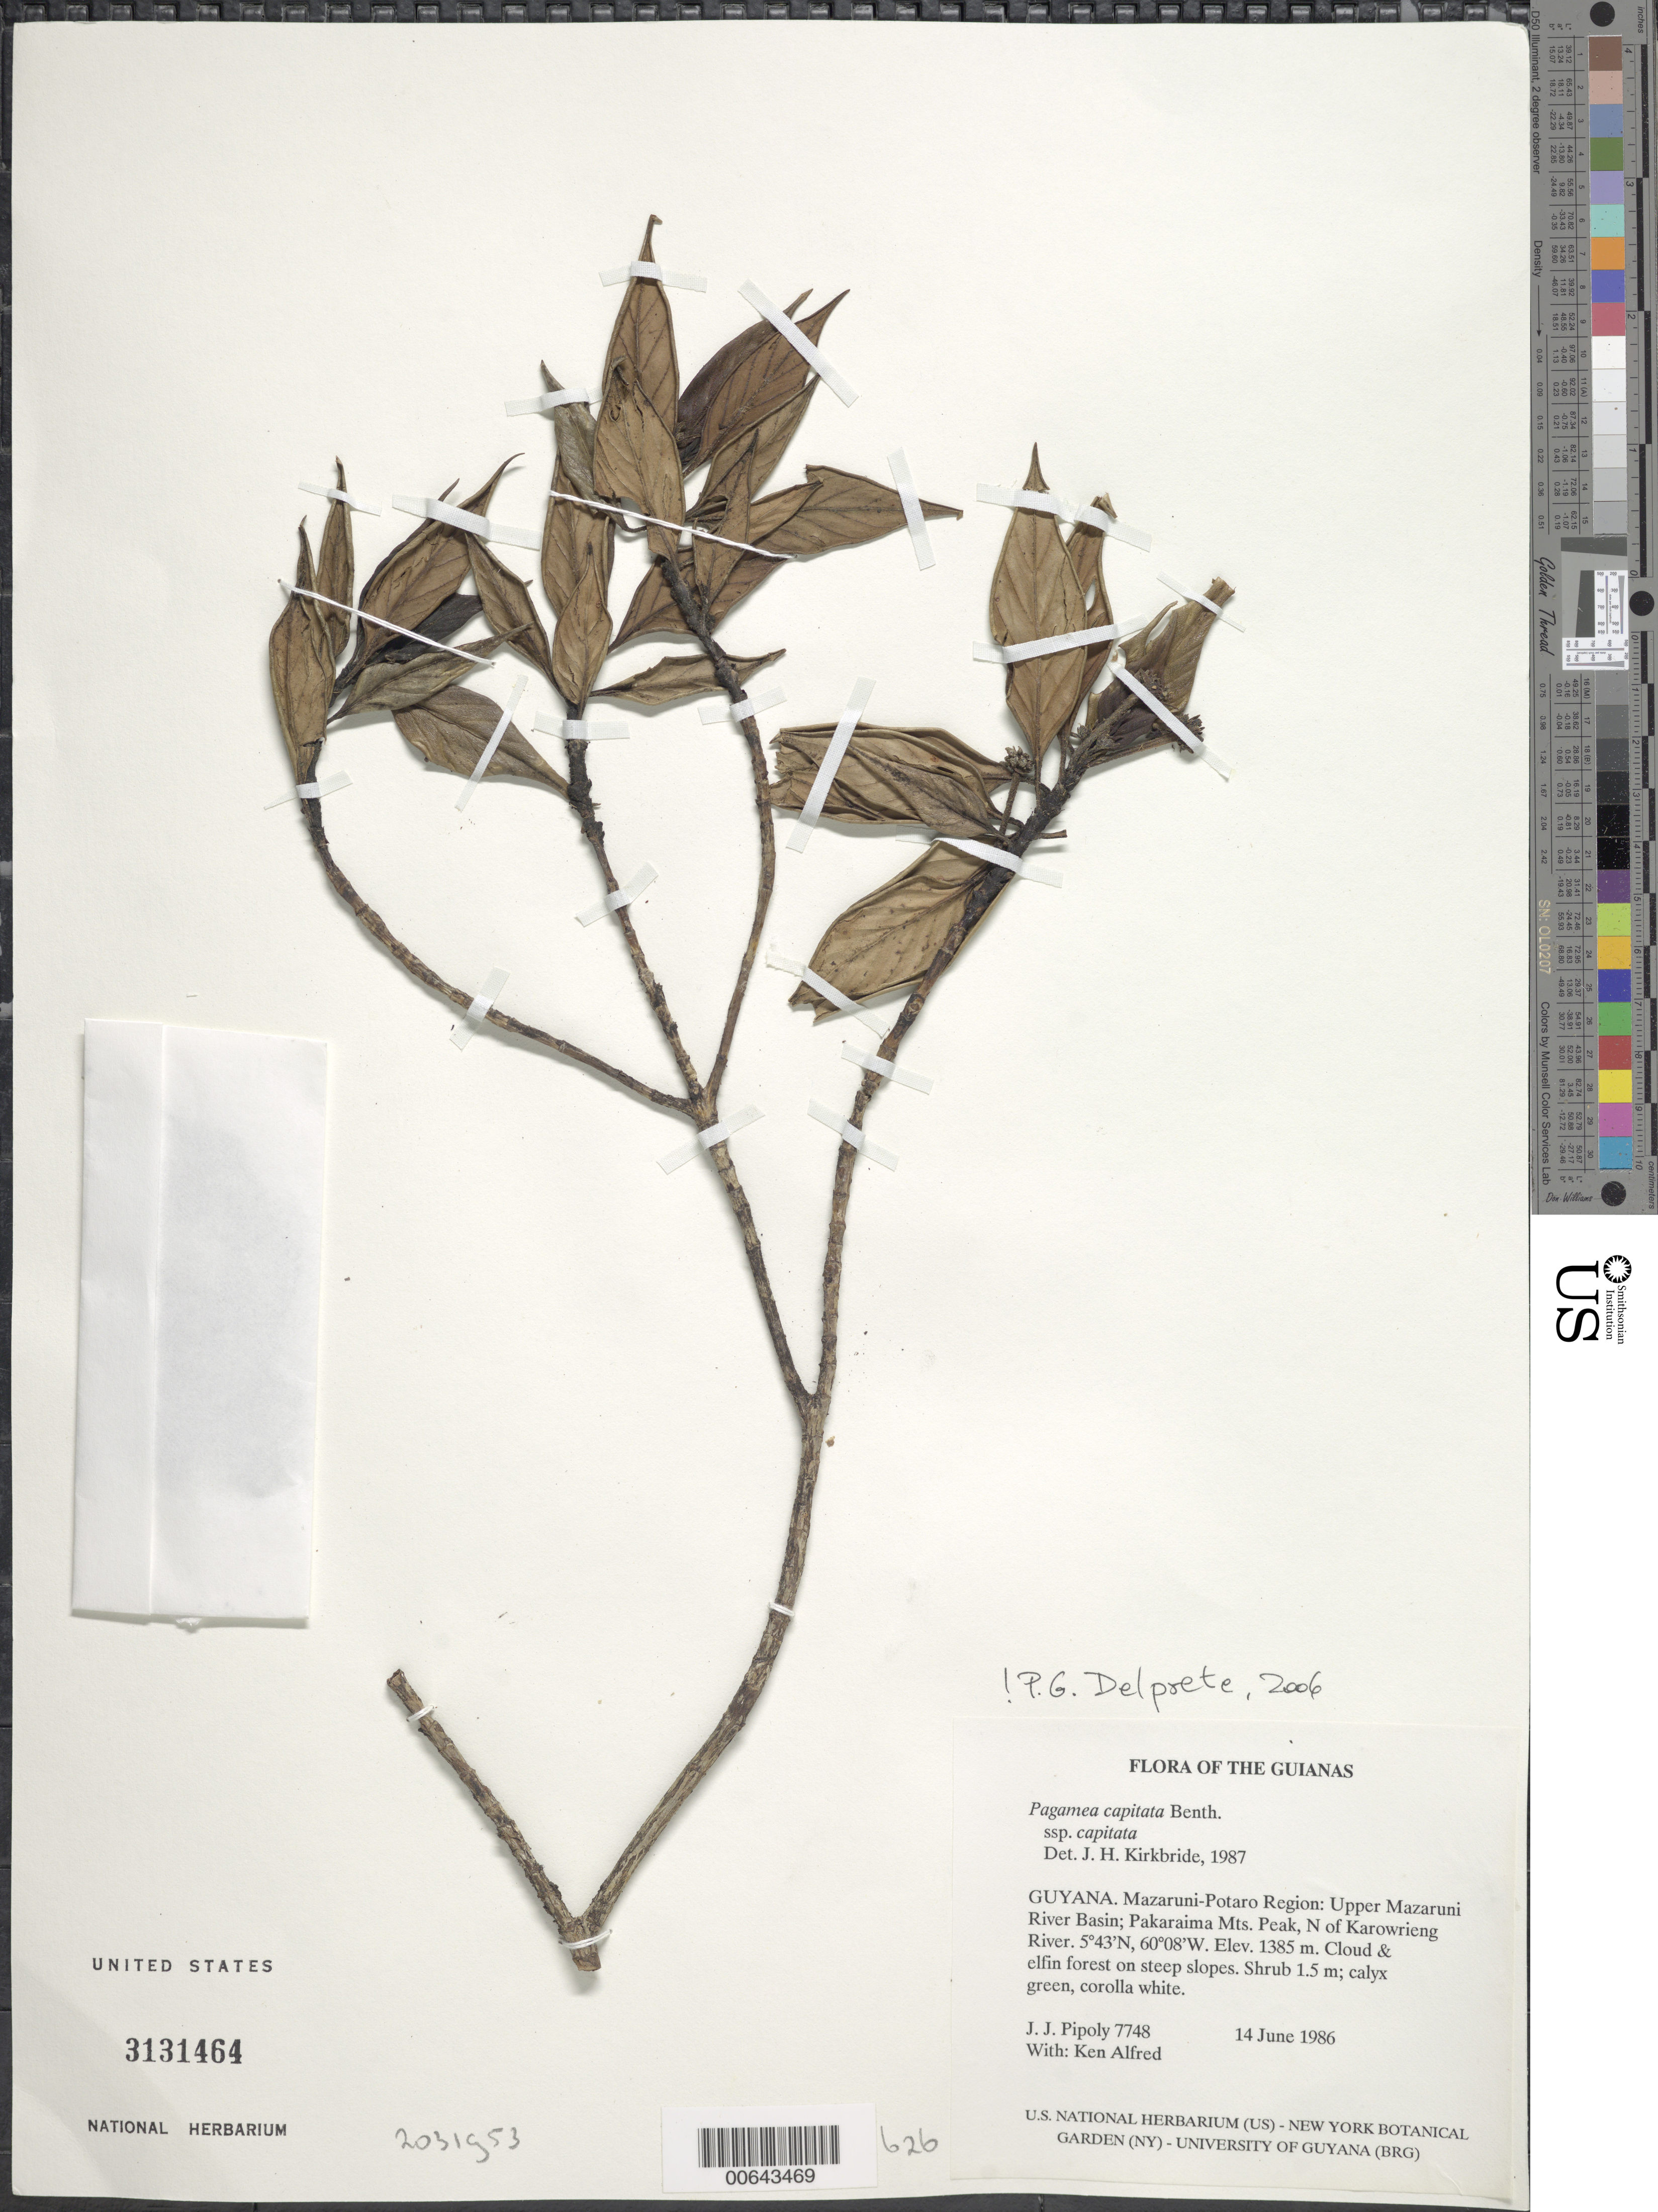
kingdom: Plantae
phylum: Tracheophyta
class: Magnoliopsida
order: Gentianales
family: Rubiaceae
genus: Pagamea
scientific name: Pagamea capitata subsp. capitata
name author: Benth.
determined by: Delprete, P. G., Herb. de Guyane Cay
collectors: J. J. Pipoly & K. Alfred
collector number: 7748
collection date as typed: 14 June 1986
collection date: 1986-06-14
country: Guyana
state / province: Cuyuni-Mazaruni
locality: Upper Mazaruni River Basin; Pakaraima Mts. Peak, N of Karowrieng River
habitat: Cloud & elfin forest on steep slopes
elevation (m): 1385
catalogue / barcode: US 3131464